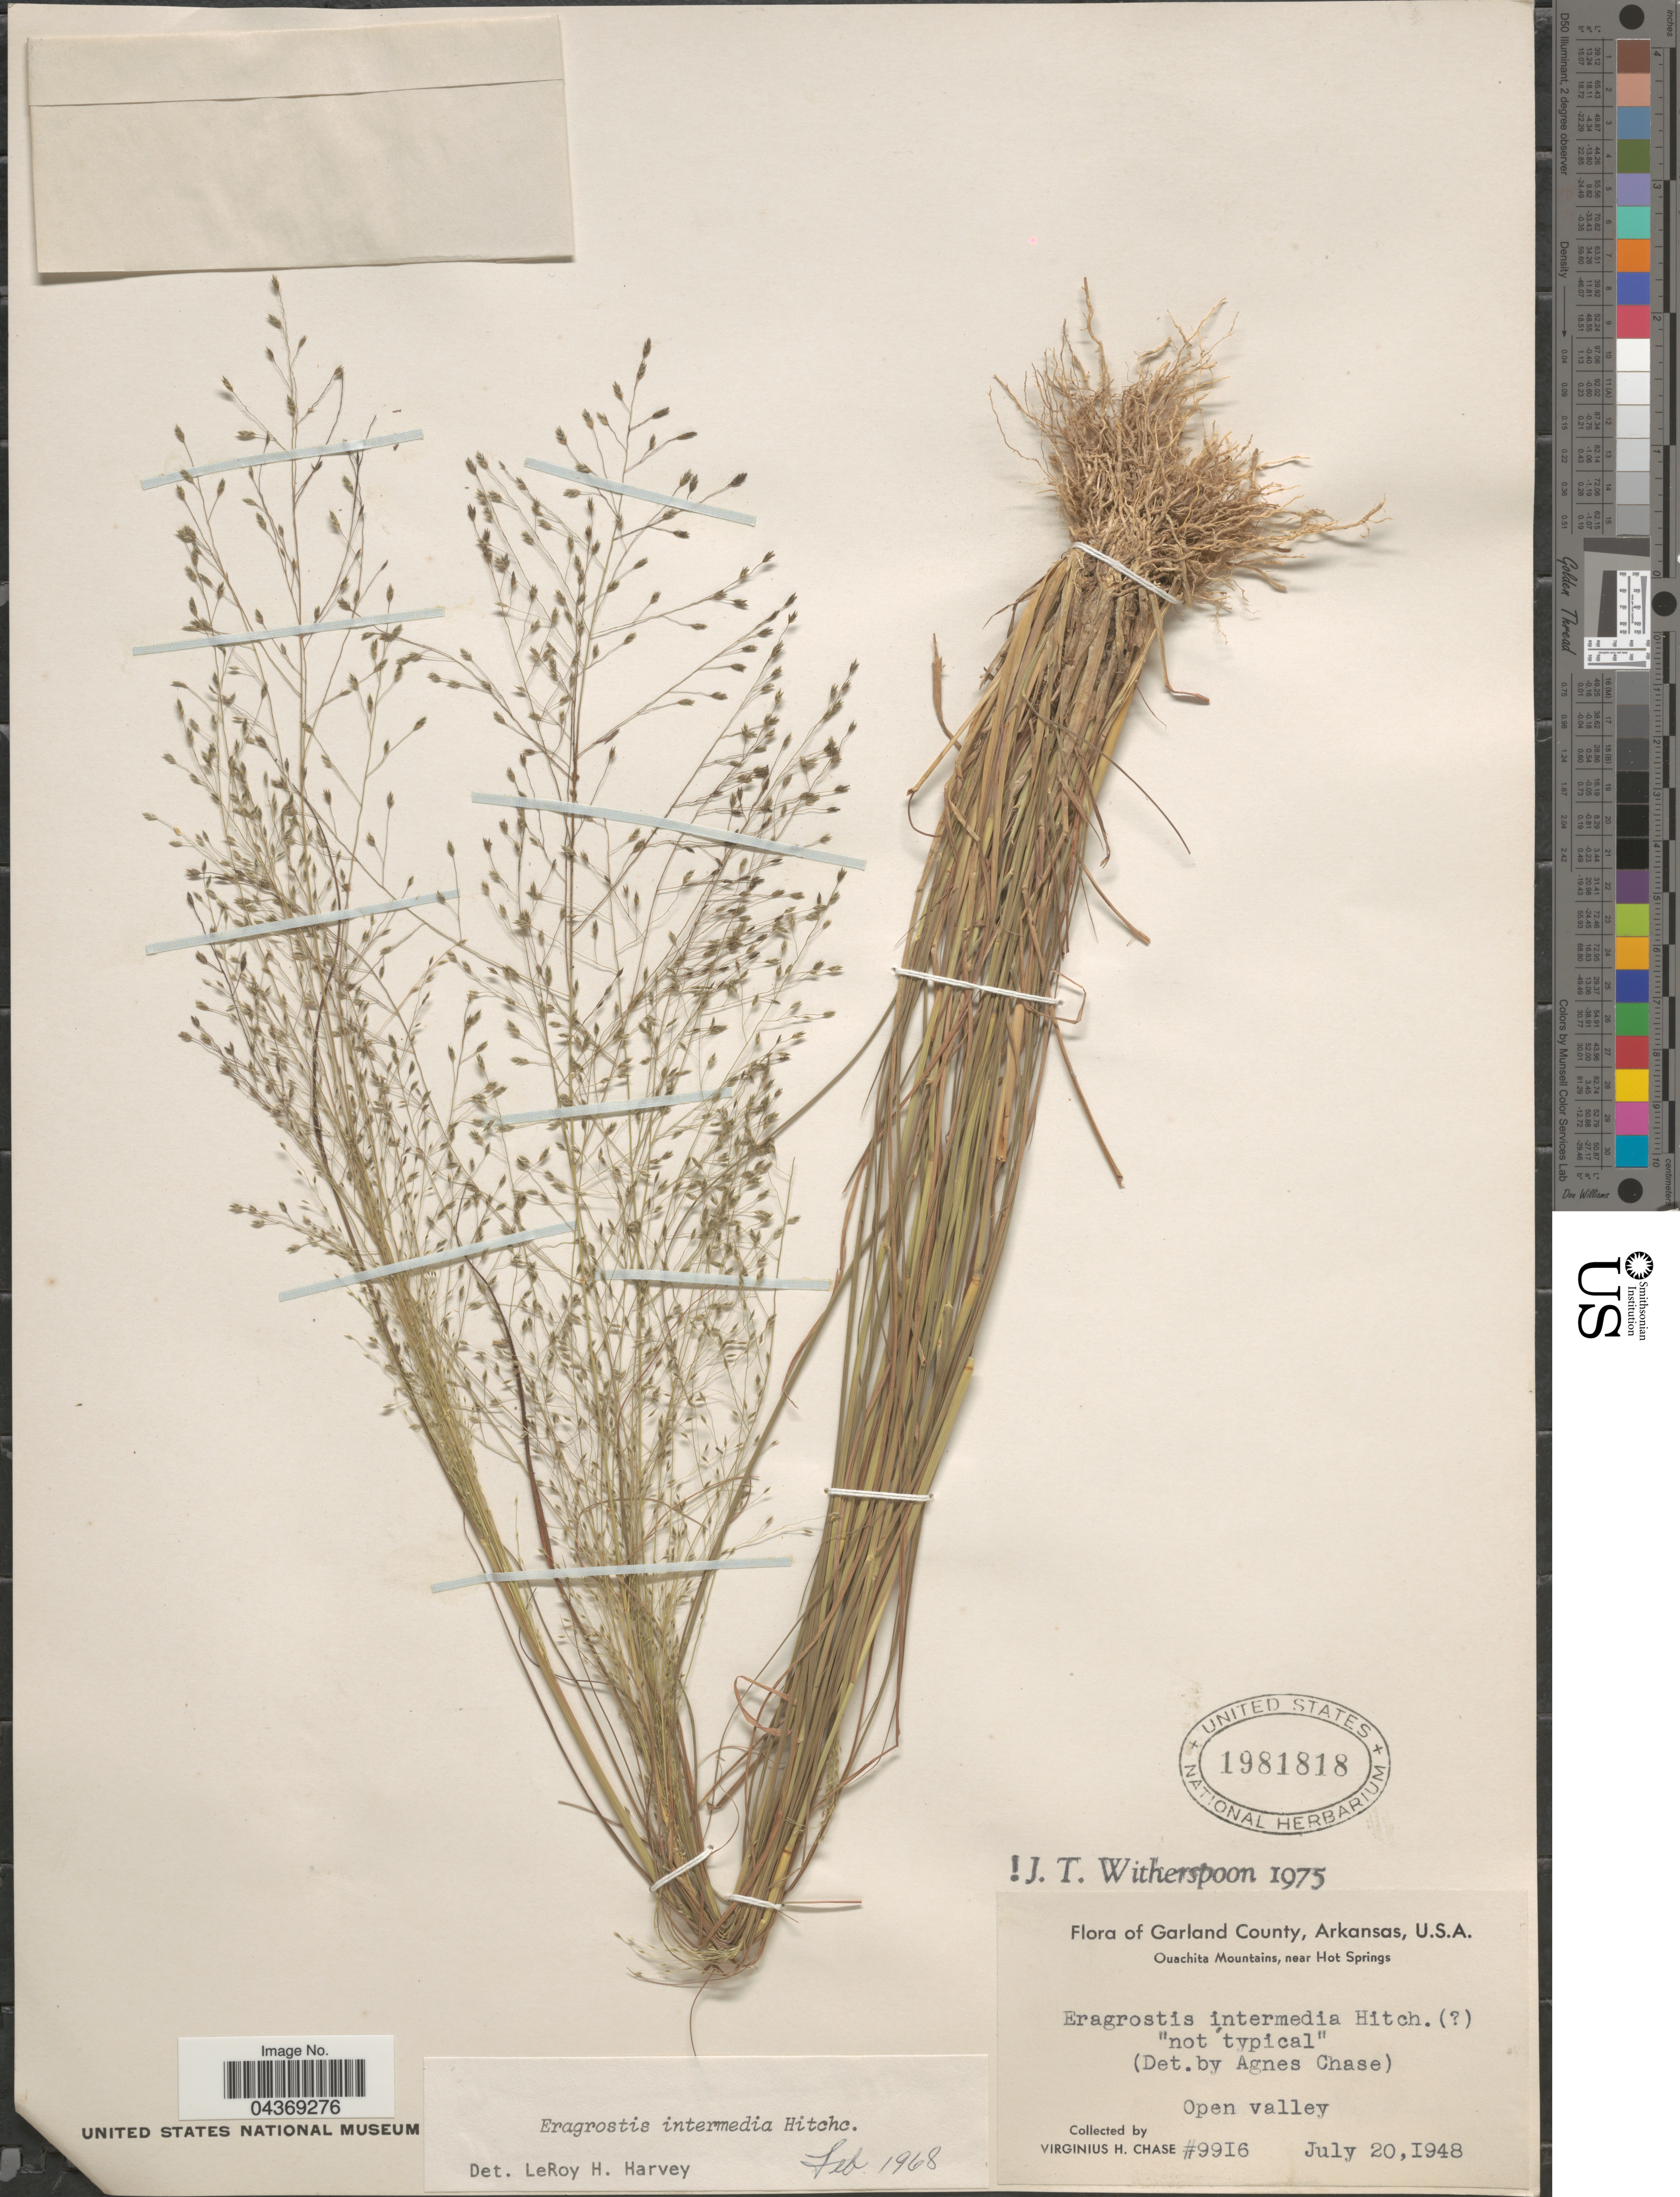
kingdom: Plantae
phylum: Tracheophyta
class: Liliopsida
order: Poales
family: Poaceae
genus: Eragrostis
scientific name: Eragrostis intermedia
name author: Hitchc.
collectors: V. H. Chase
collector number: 9916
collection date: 1948-07-20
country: United States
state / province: Arkansas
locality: Garland County. Ouachita Mountains, near Hot Springs. Open valley.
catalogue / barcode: US 1981818